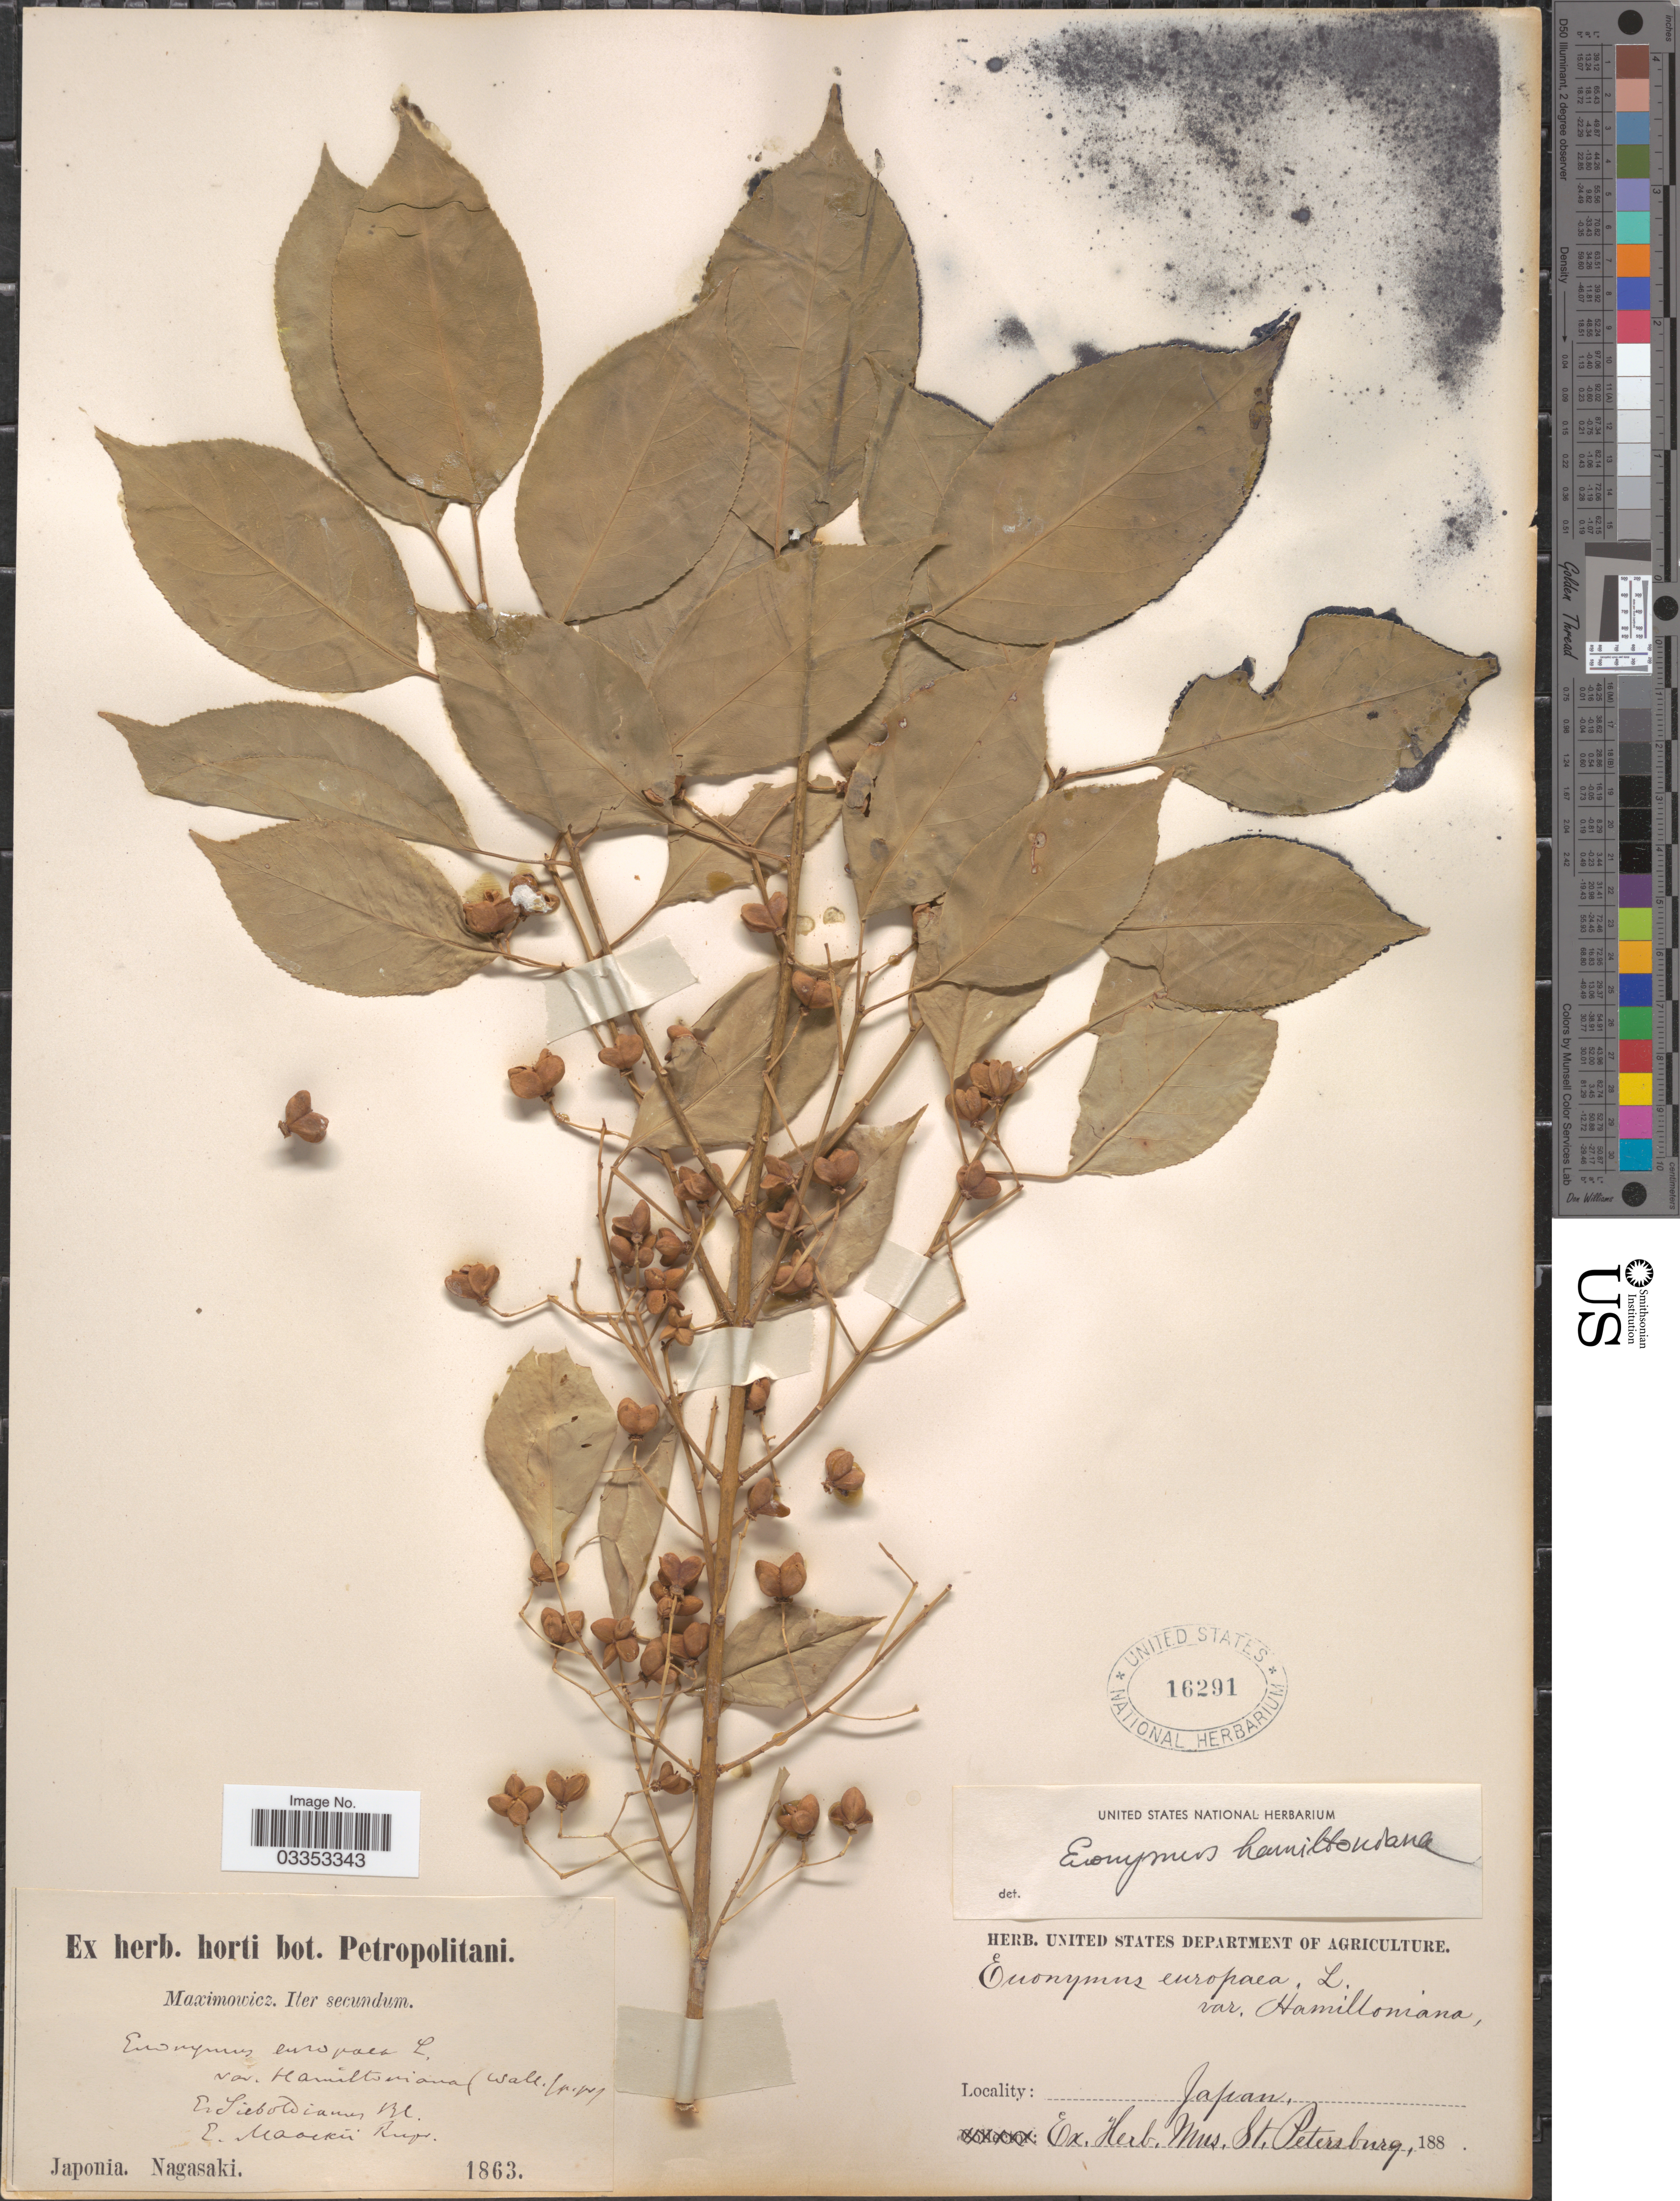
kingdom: Plantae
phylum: Tracheophyta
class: Magnoliopsida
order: Celastrales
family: Celastraceae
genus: Euonymus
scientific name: Euonymus hamiltonianus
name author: Wall.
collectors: -. Maximowicz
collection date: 1863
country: Japan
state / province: Nagasaki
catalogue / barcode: US 16291